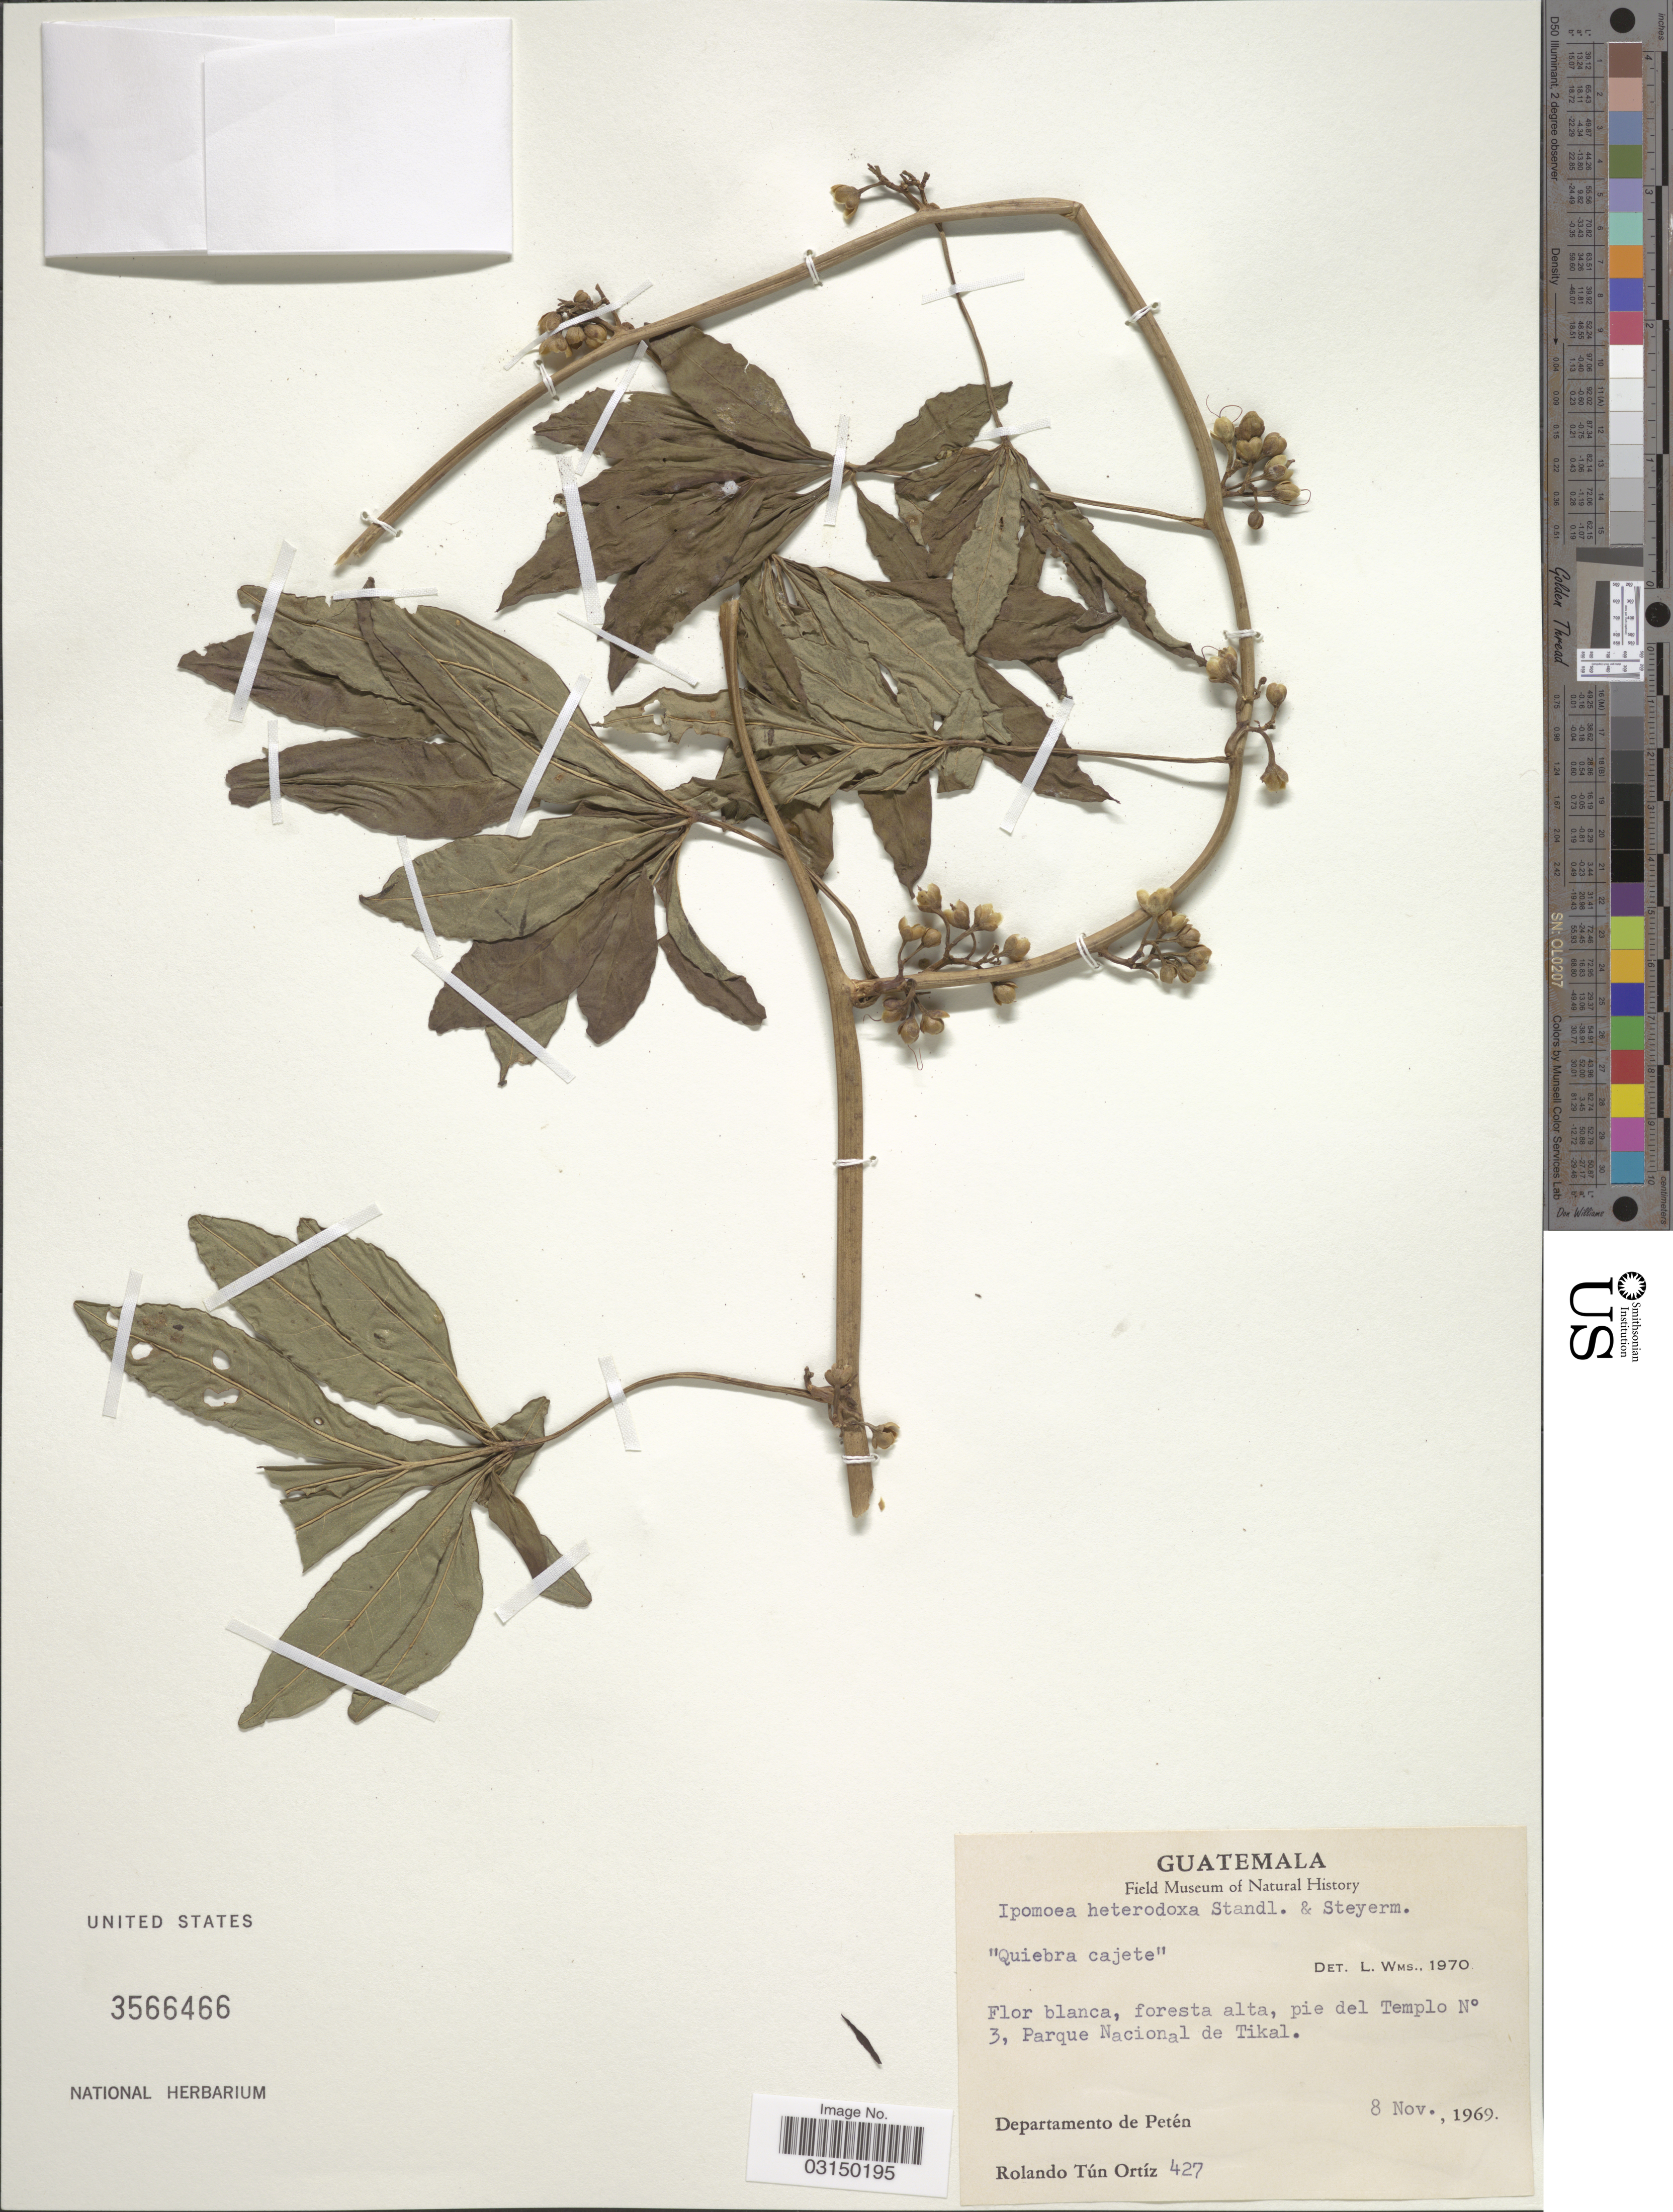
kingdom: Plantae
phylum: Tracheophyta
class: Magnoliopsida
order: Solanales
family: Convolvulaceae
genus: Ipomoea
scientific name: Ipomoea heterodoxa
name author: Standl. & Steyerm.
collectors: R. Ortiz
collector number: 427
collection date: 1969-11-08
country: Guatemala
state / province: El Petén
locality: Pie del Templo N° 3, Parque Nacional de Tikal. Departamento de Petén.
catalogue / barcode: US 3566466